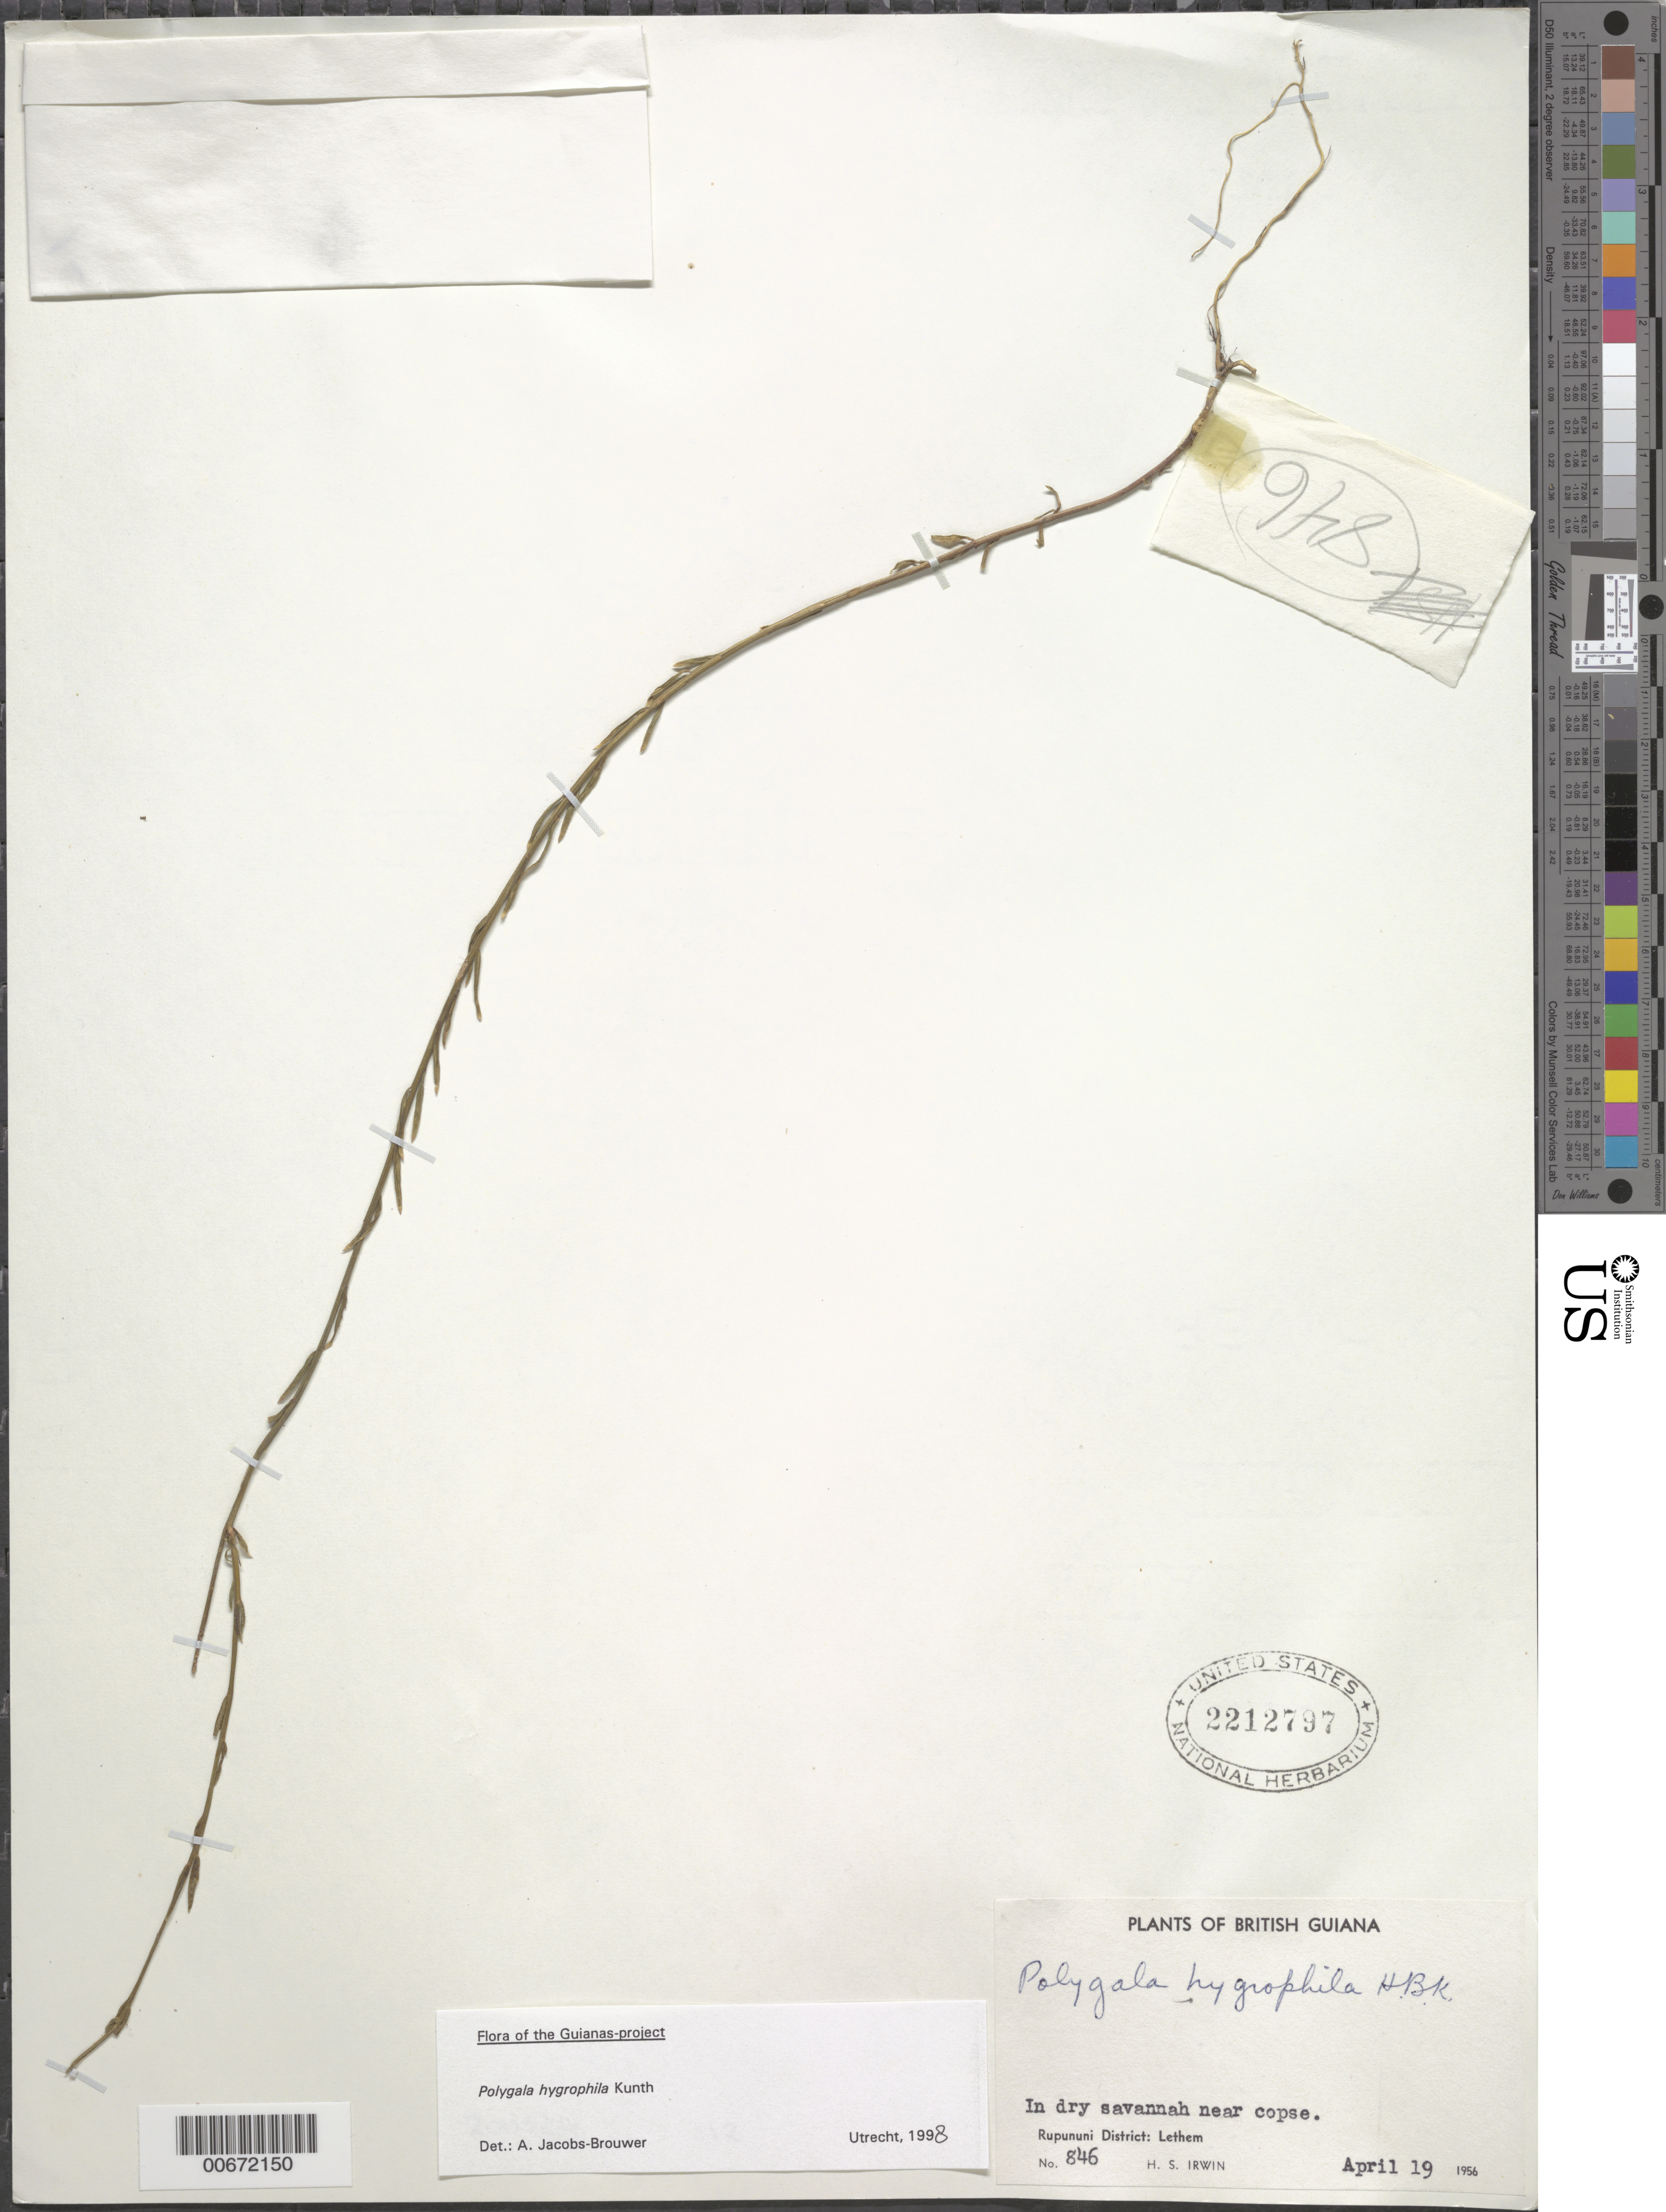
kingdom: Plantae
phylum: Tracheophyta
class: Magnoliopsida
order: Fabales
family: Polygalaceae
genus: Polygala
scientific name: Polygala hygrophila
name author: Kunth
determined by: Jacobs-Brouwer, A.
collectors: H. Irwin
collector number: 846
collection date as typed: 19-Apr-56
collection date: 1956-04-19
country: Guyana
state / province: U. Takutu-U. Essequibo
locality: Rupununi Dist., Lethem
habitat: Dry savanna near copse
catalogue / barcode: US 2212797